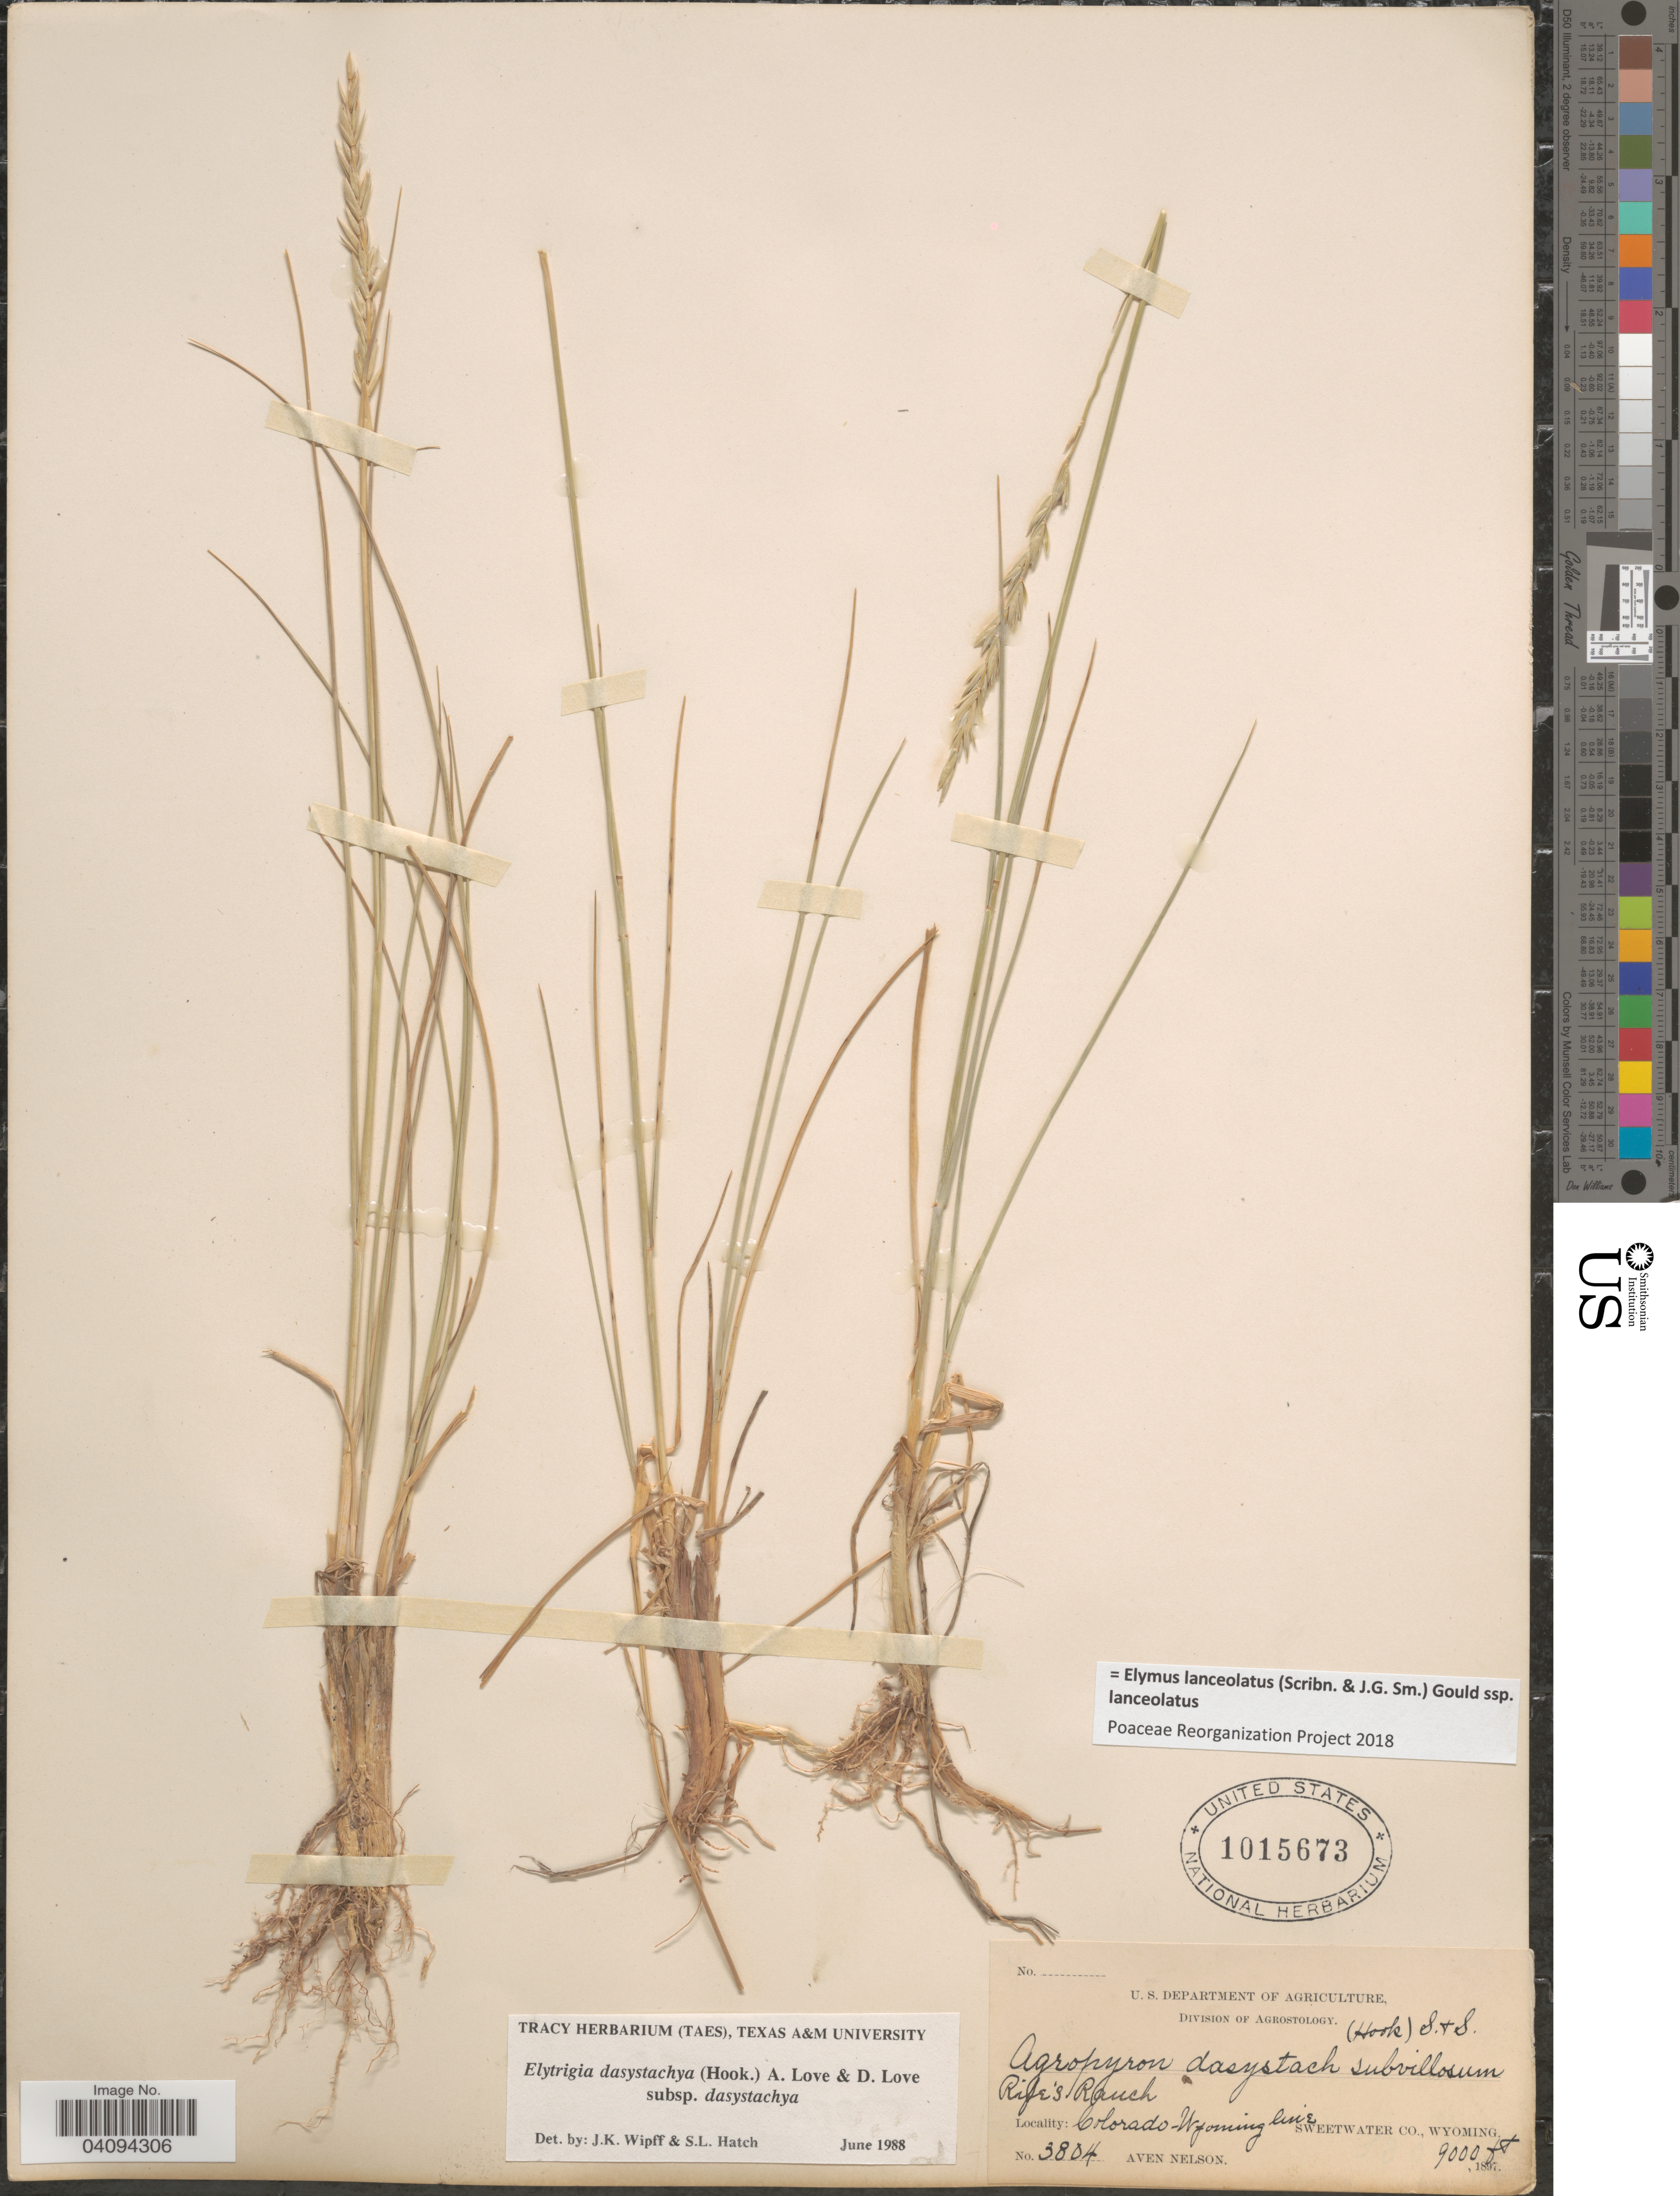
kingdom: Plantae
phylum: Tracheophyta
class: Liliopsida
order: Poales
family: Poaceae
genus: Elymus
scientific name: Elymus lanceolatus subsp. lanceolatus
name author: (Scribn. & J.G. Sm.) Gould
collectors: A. Nelson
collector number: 3804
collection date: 1897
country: United States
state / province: Wyoming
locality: Rife's Ranch. Colorado-Wyoming line. Sweetwater Co.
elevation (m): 2743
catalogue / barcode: US 1015673